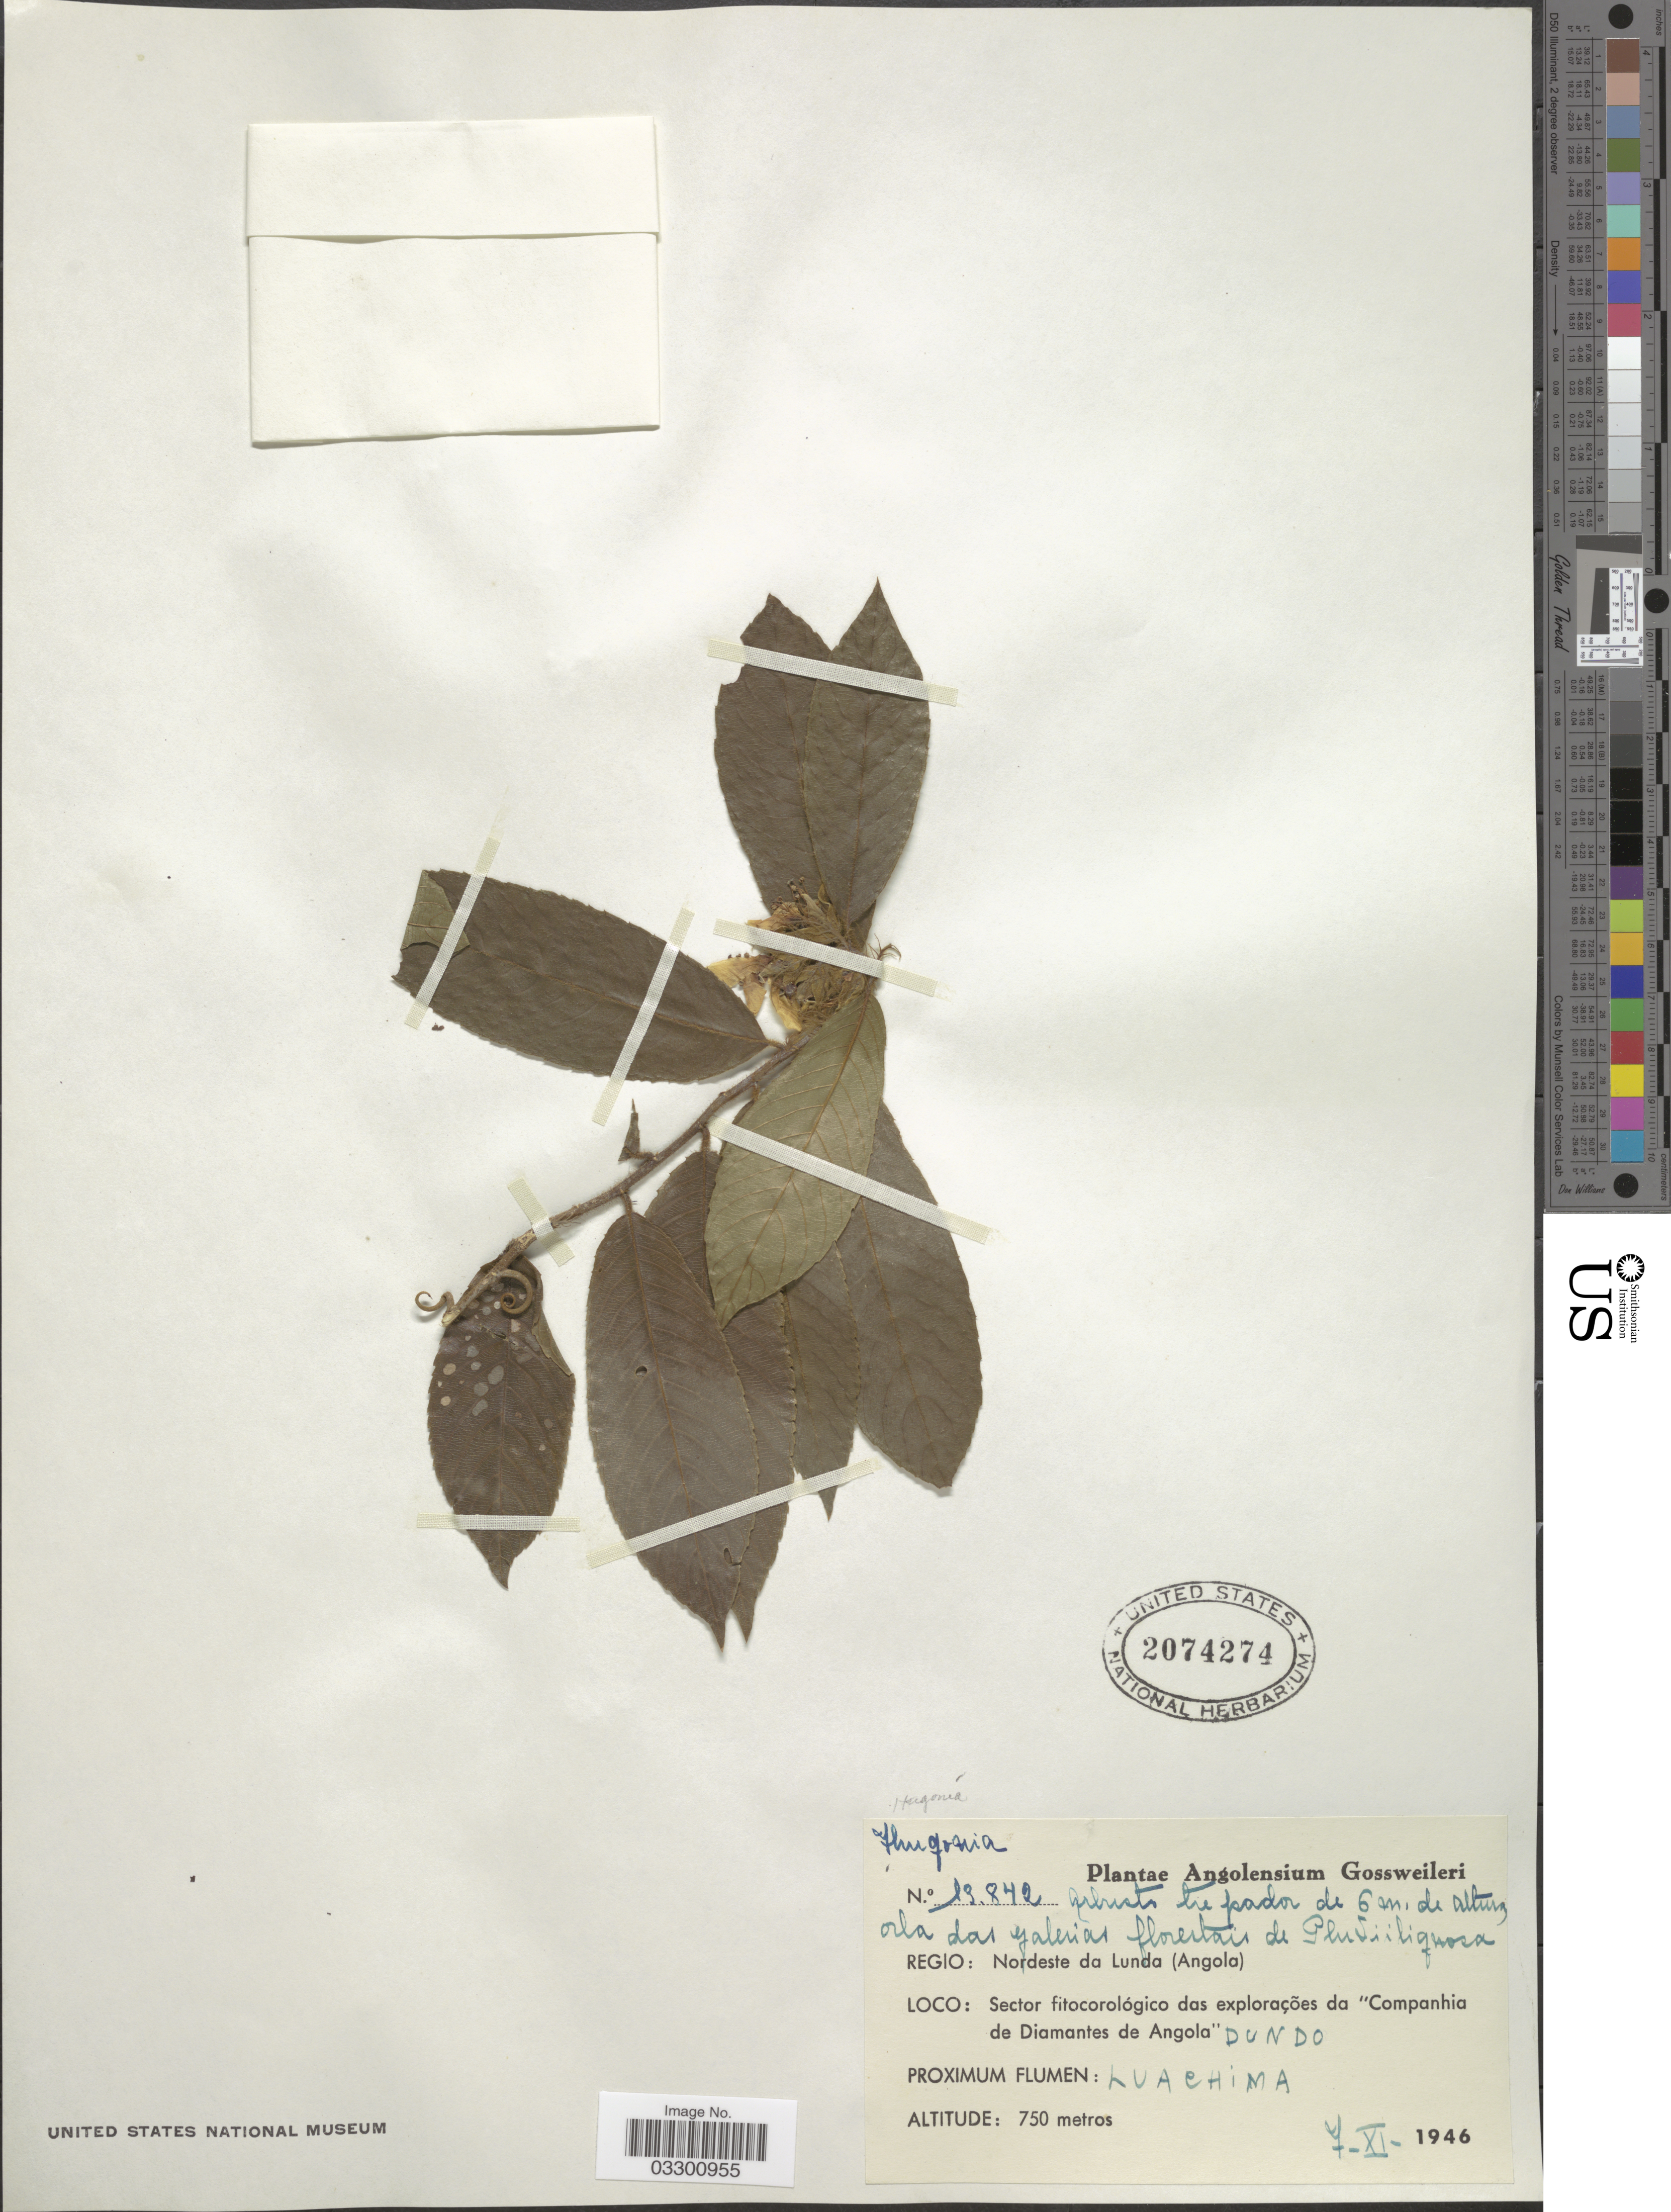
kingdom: Plantae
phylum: Tracheophyta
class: Magnoliopsida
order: Malpighiales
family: Linaceae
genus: Hugonia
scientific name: Hugonia sp.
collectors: -. Gossweiler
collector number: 13842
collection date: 1946-11-07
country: Angola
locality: Regio: Nordeste da Lunda. Sector fitocorológica das explorações da "Companhia de Diamantes de Angola". Dundo [unsure placement]. Proximum Flumen: Luachima.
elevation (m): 750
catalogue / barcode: US 2074274